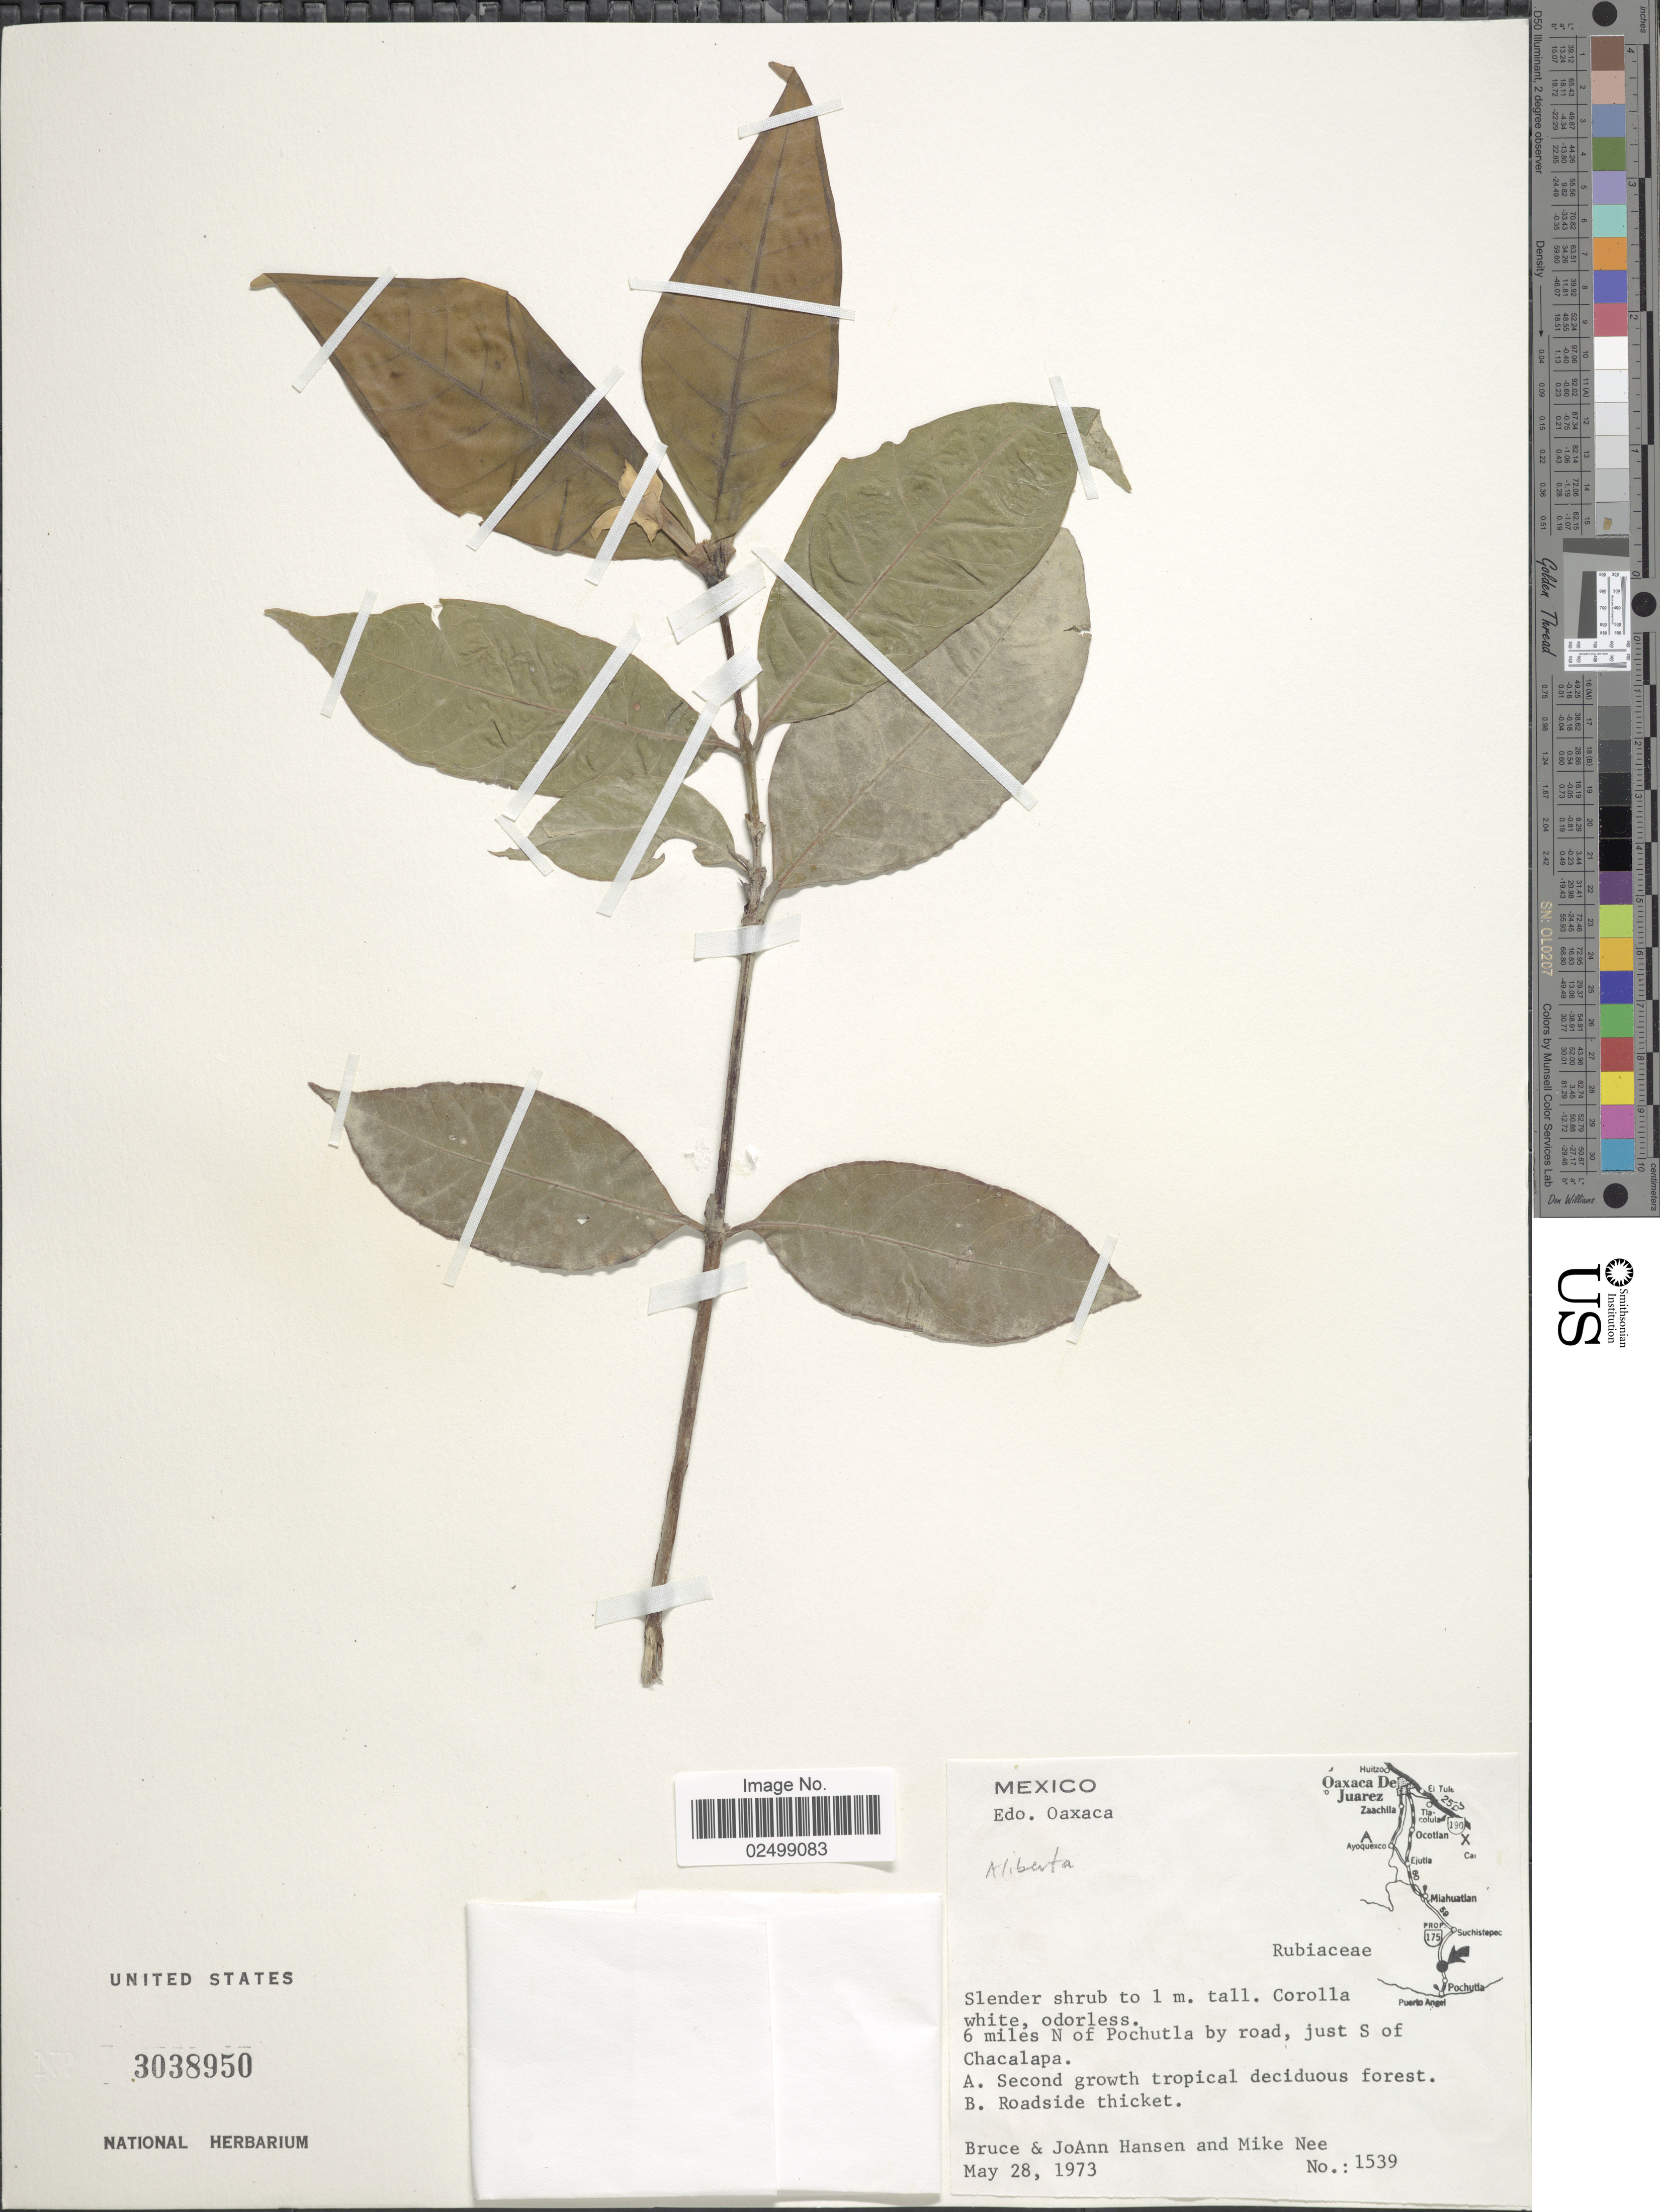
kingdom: Plantae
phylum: Tracheophyta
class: Magnoliopsida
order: Gentianales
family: Rubiaceae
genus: Alibertia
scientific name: Alibertia edulis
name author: (Rich.) A. Rich. ex DC.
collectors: B. Hansen, J. Hansen & M. Nee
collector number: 1539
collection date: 1973-05-28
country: Mexico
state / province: Oaxaca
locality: Edo. Oaxaca. 6 miles N of Pochutla by road, just S of Chacalapa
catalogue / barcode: US 3038950